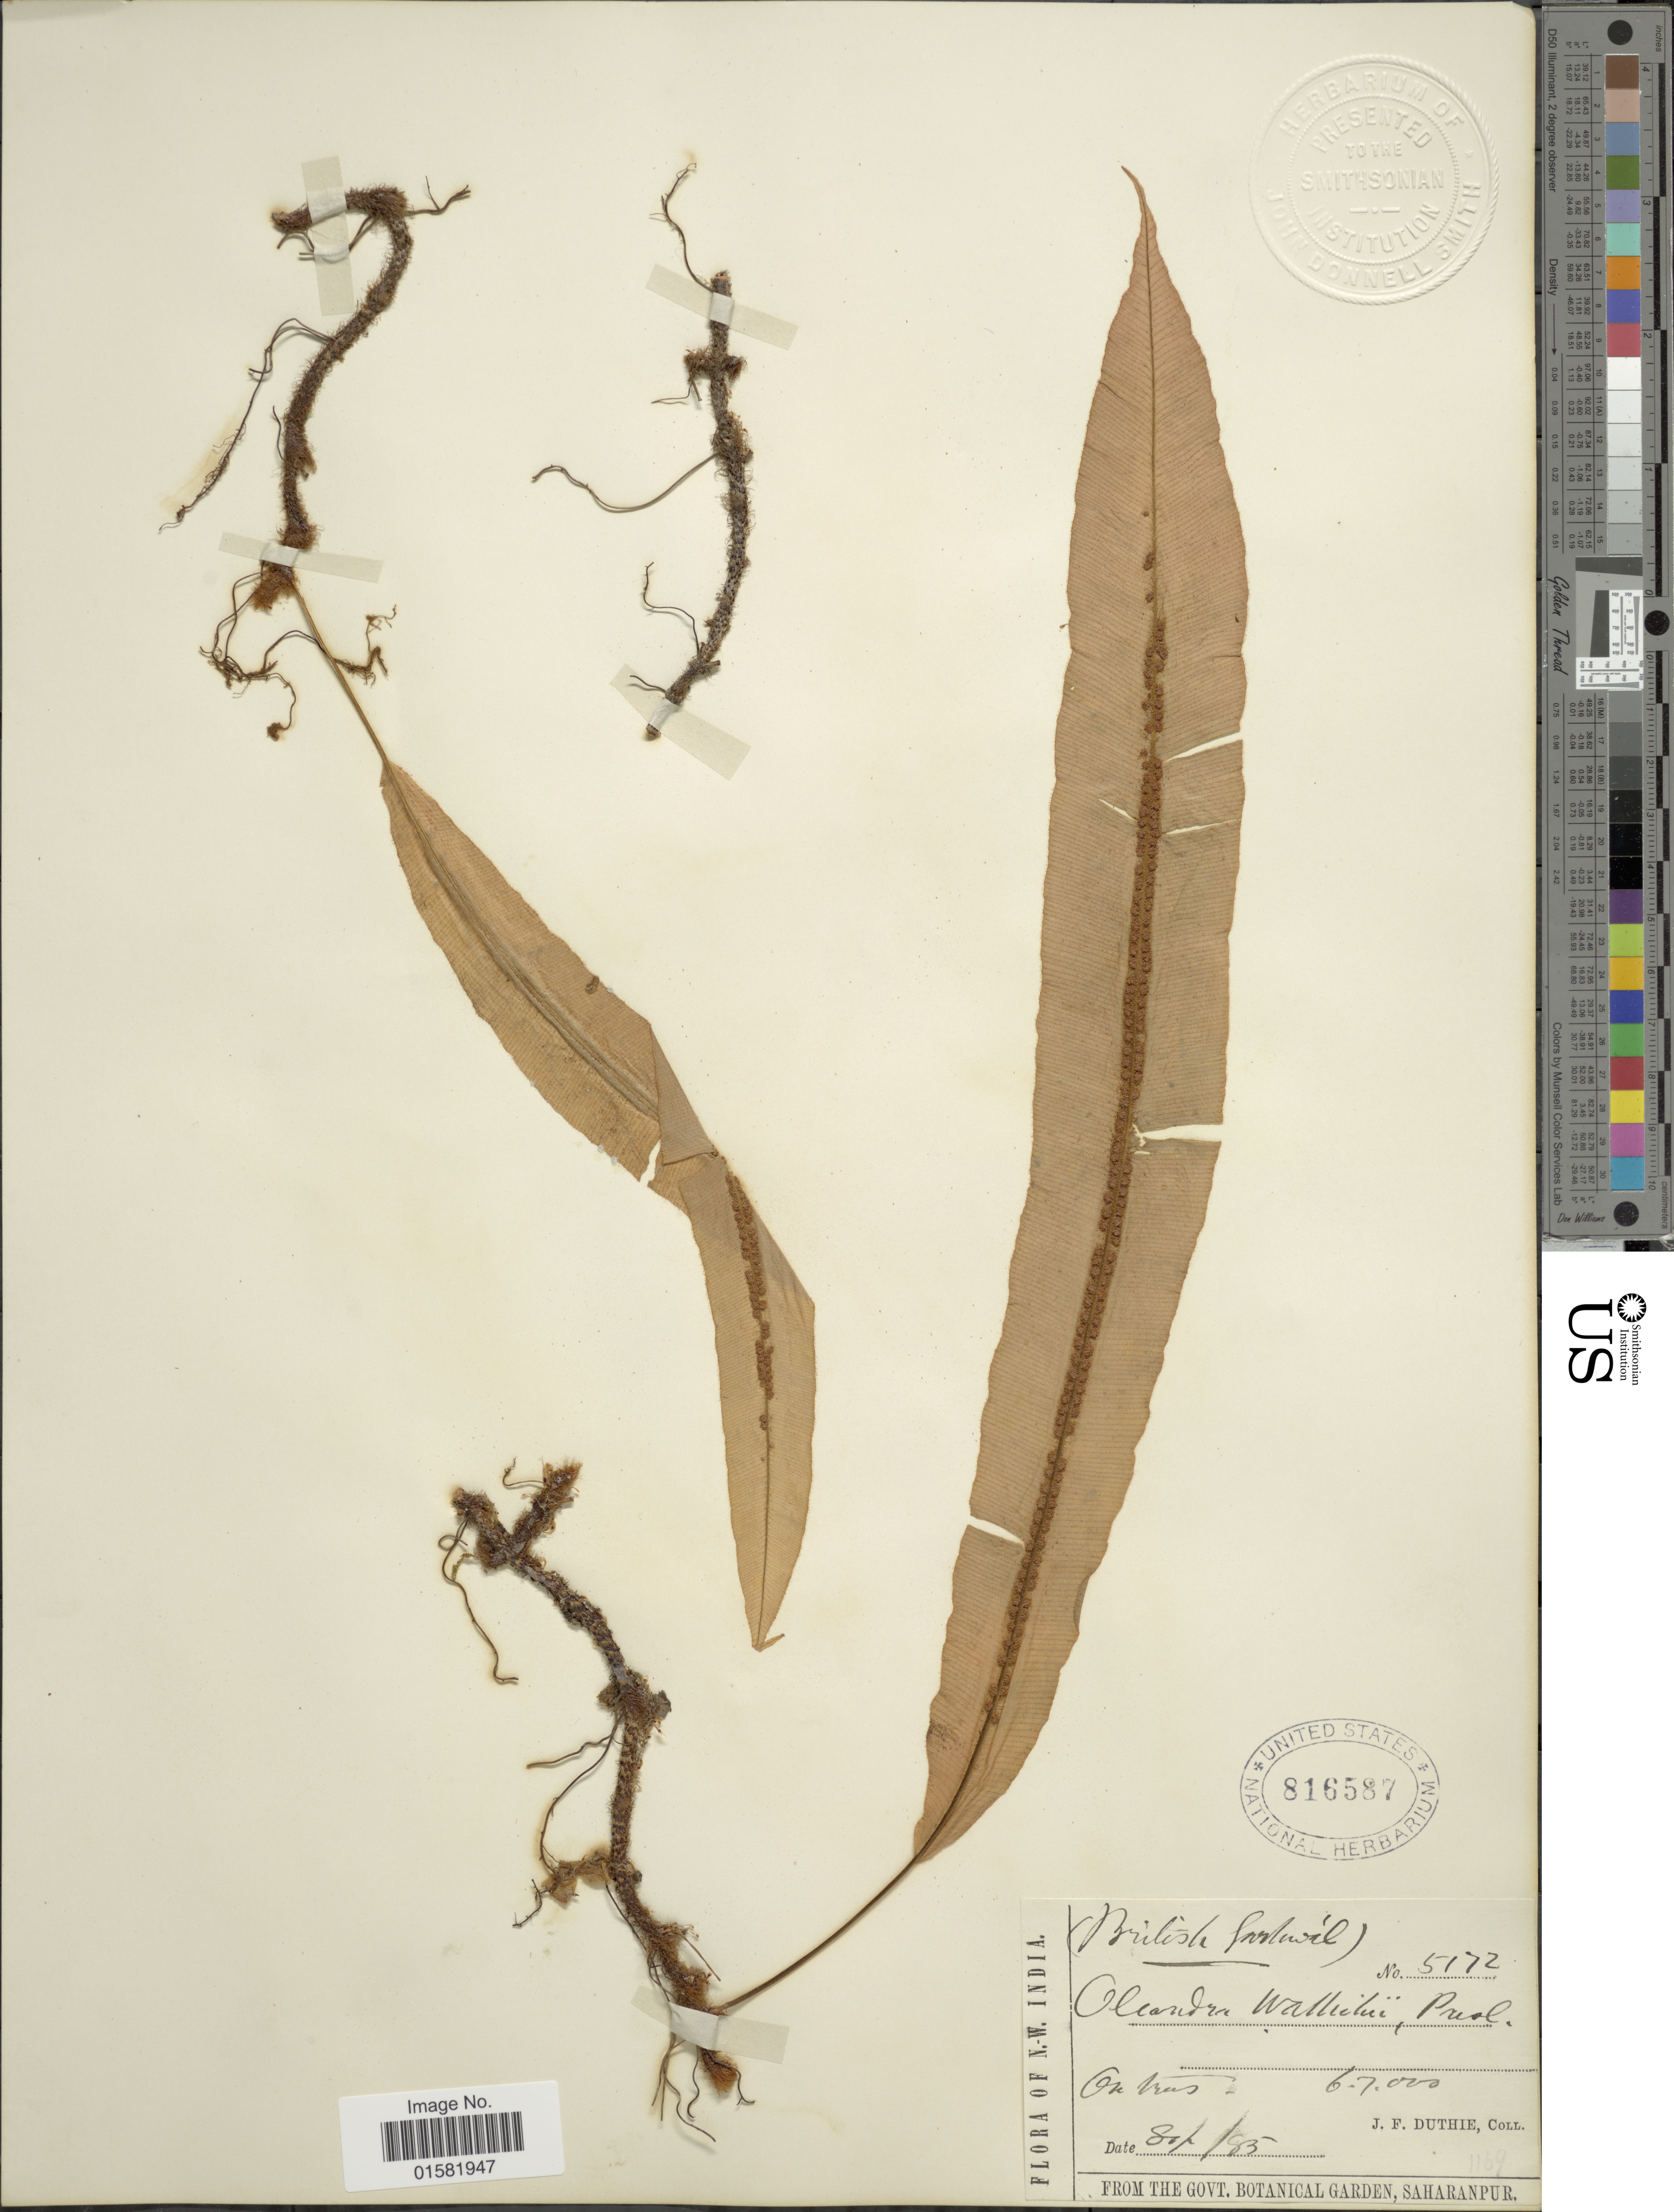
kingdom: Plantae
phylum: Tracheophyta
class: Polypodiopsida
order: Polypodiales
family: Oleandraceae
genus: Oleandra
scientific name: Oleandra wallichii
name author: (Hook.) C. Presl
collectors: J. F. Duthie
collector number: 5172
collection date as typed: Transcribed d/m/y: /9/85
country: India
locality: N.W. India, British firstwall.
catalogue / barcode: US 816587